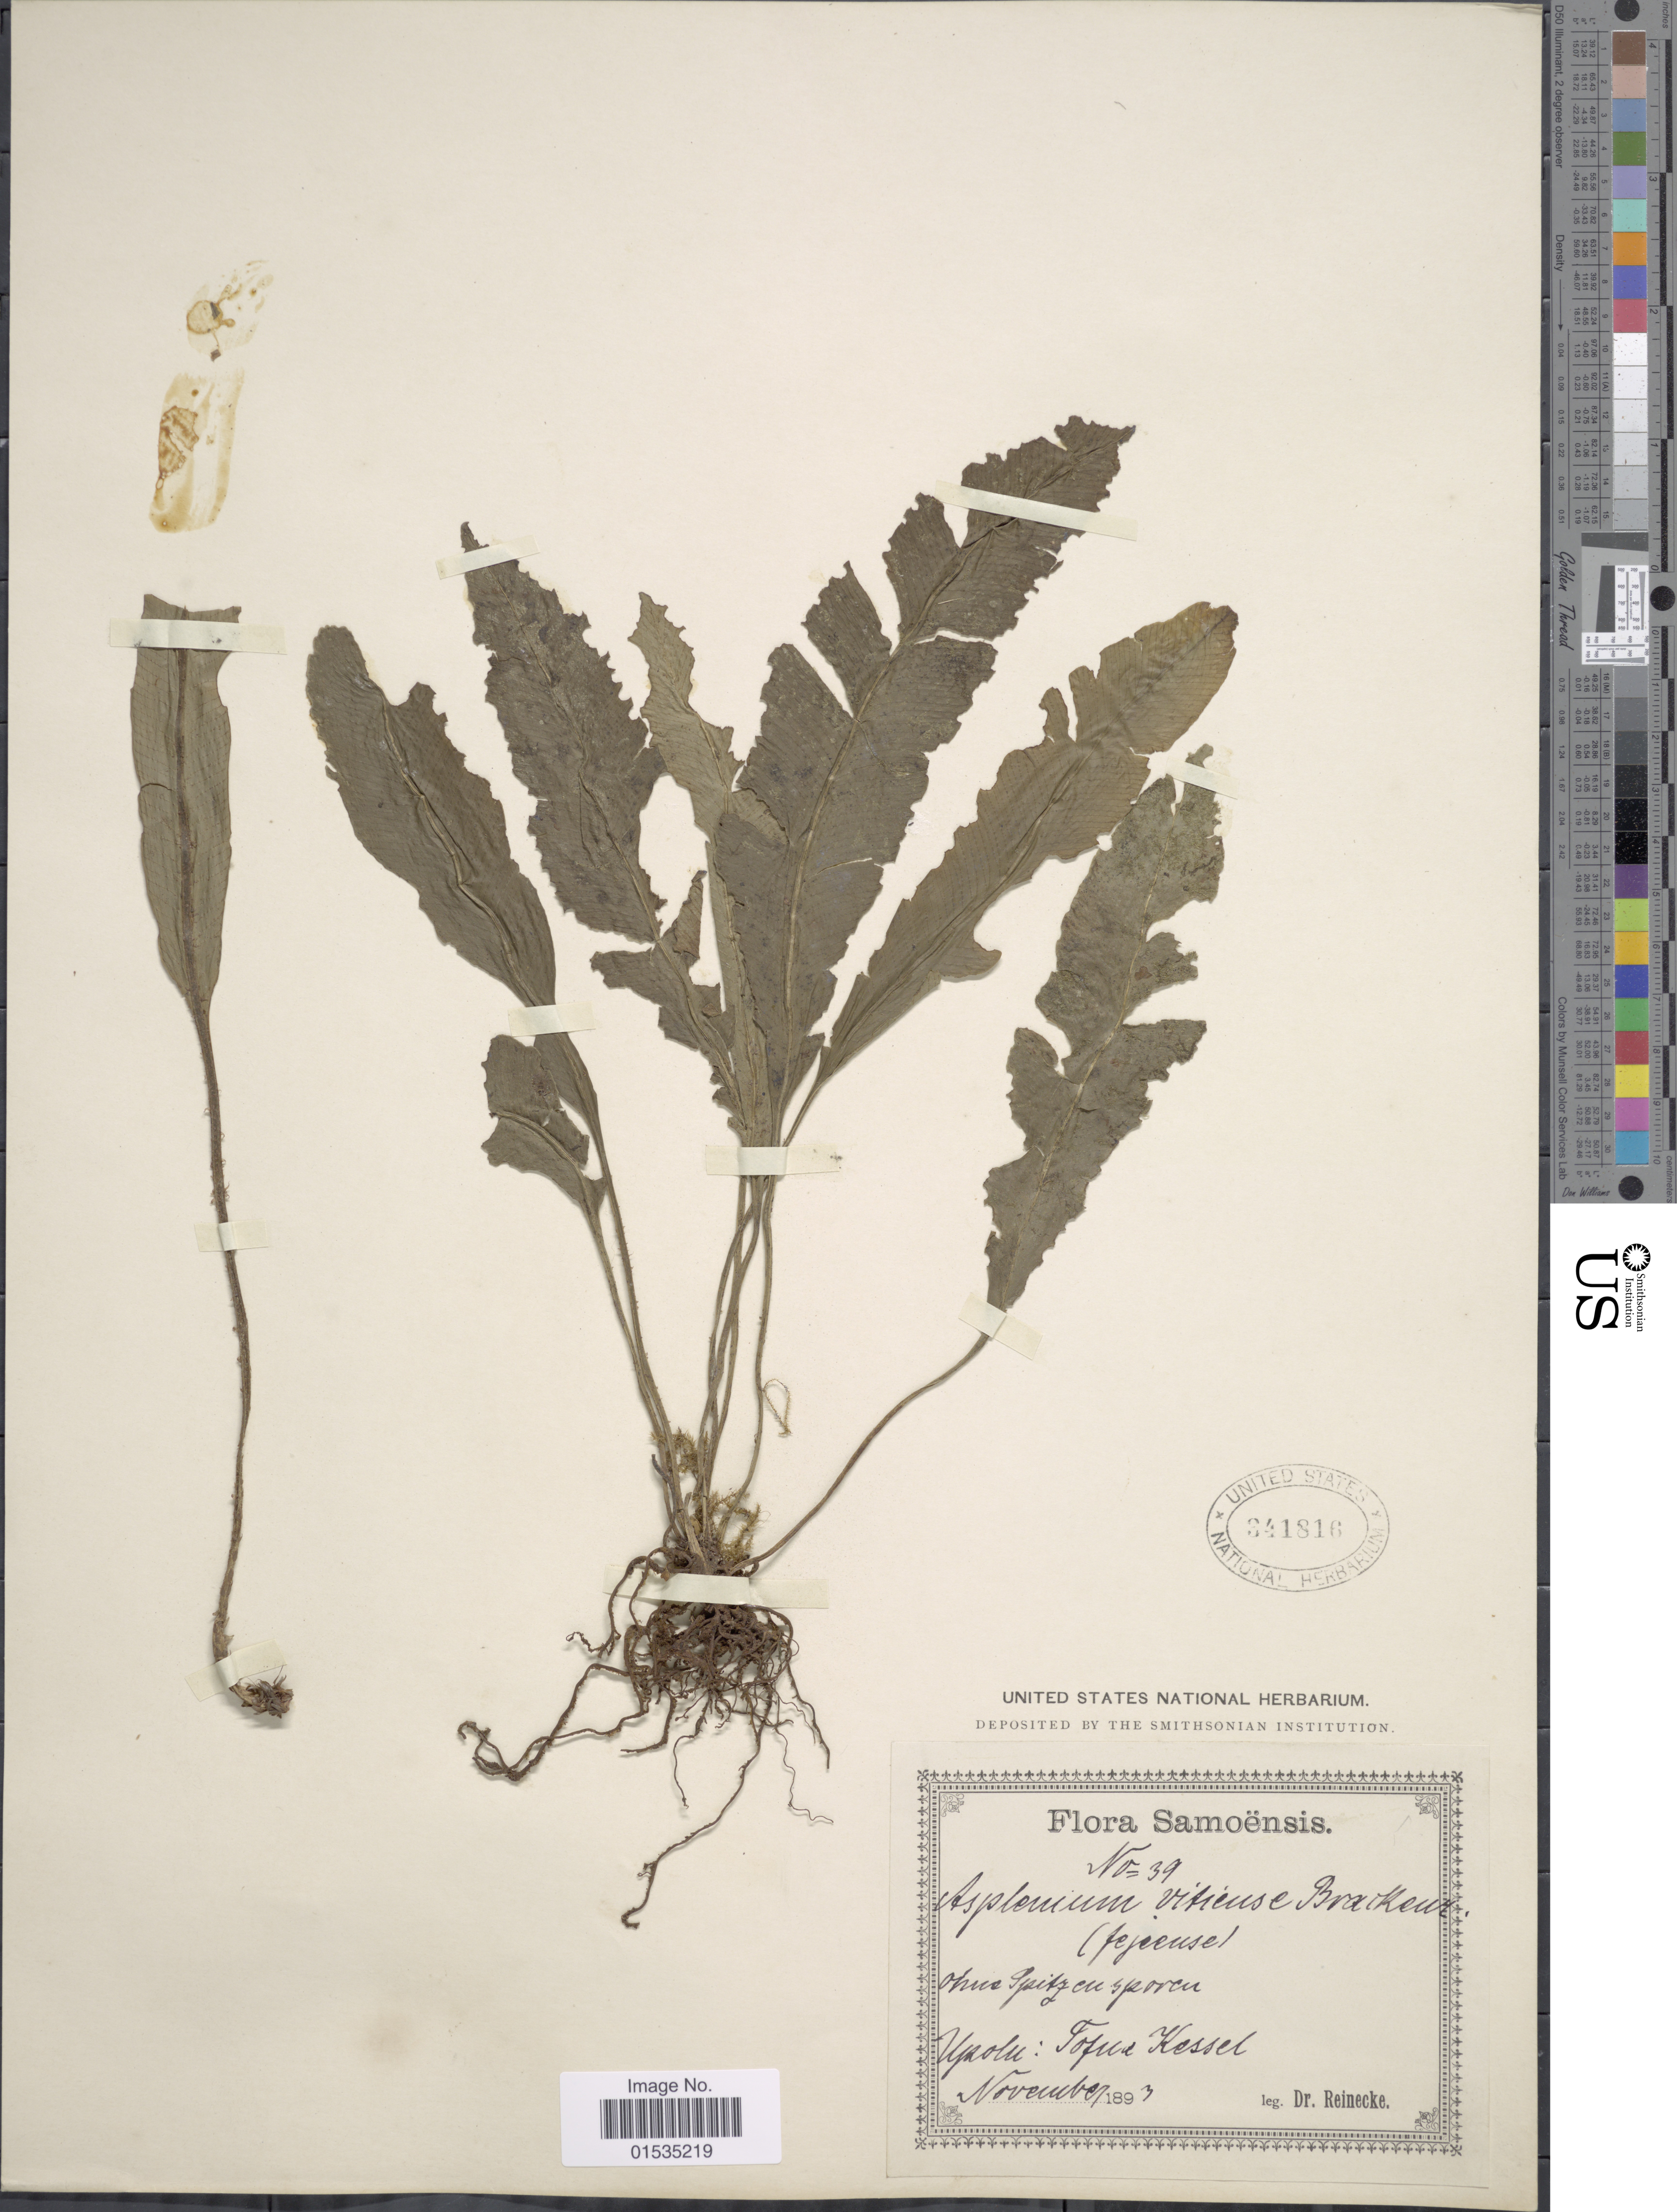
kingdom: Plantae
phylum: Tracheophyta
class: Polypodiopsida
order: Polypodiales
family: Athyriaceae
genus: Diplazium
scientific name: Diplazium vitiense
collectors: -- Reinecke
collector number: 39*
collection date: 1893-11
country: Samoa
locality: Upolu: Tofua (Kessel) [interpreted]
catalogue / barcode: US 341816